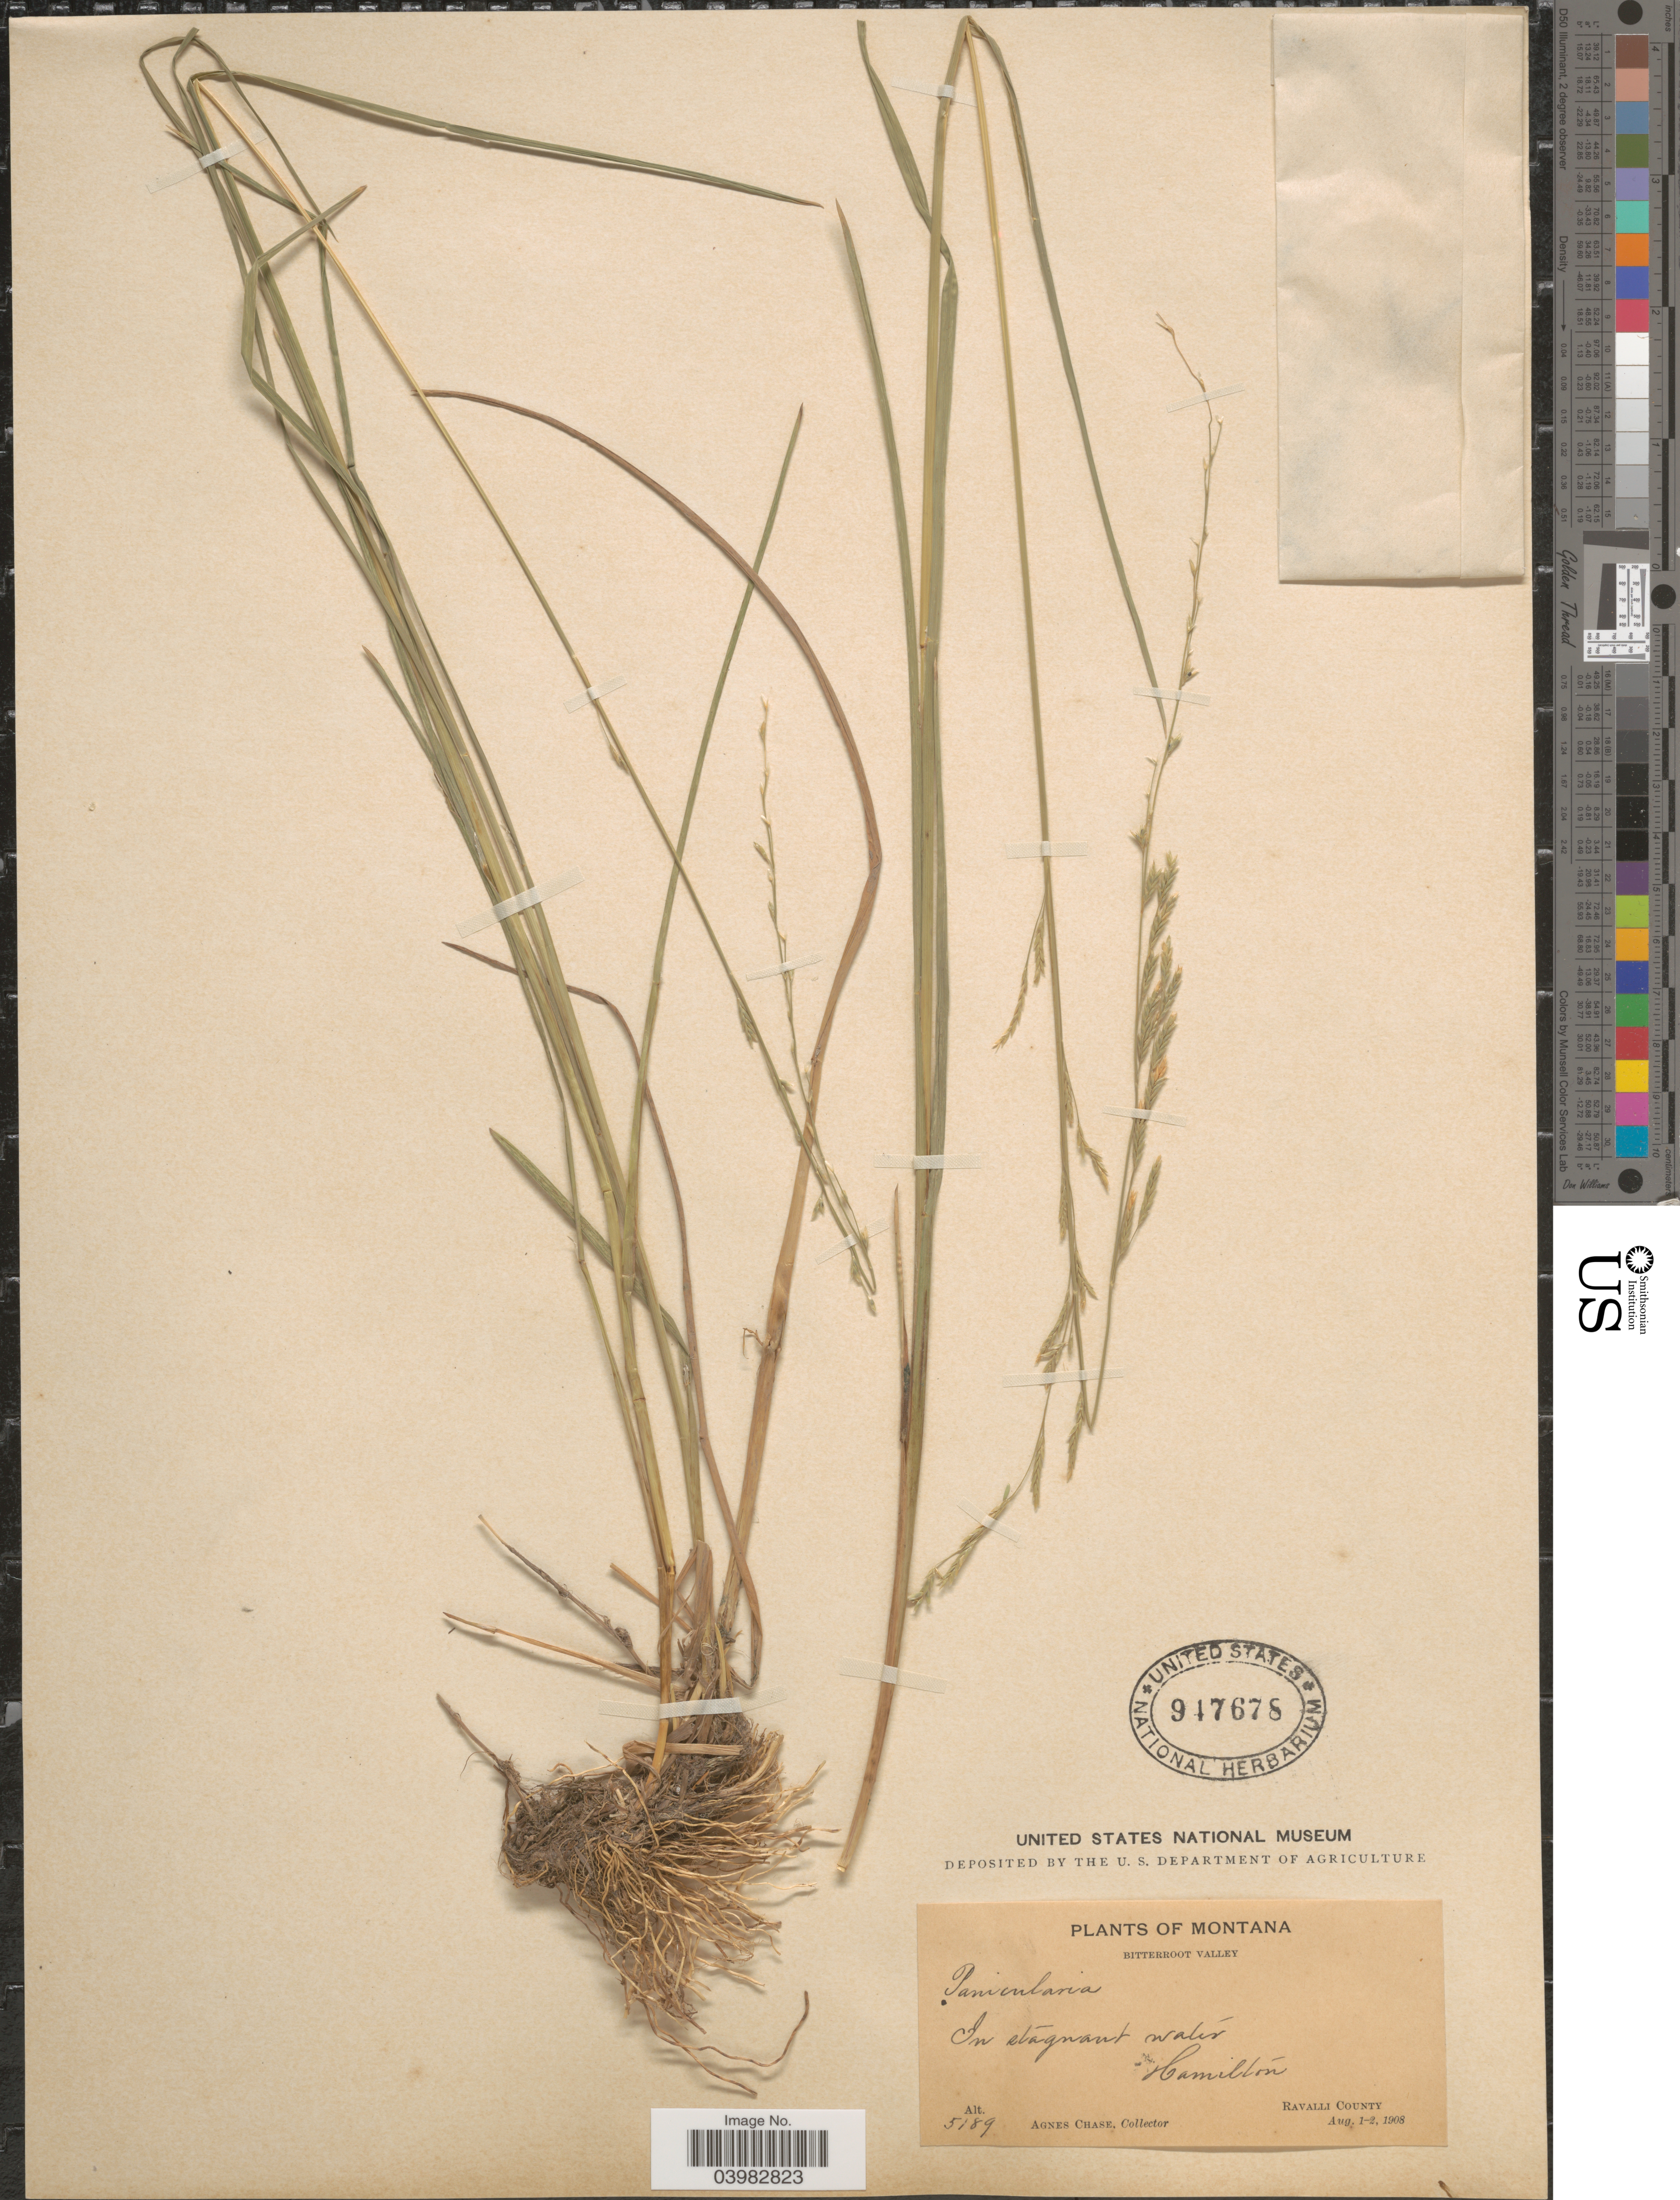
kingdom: Plantae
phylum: Tracheophyta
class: Liliopsida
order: Poales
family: Poaceae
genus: Glyceria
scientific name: Glyceria borealis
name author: (Nash) Batchelder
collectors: A. Chase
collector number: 5189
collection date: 1908-08-01/1908-08-02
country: United States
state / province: Montana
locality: Bitterroot Valley. Hamilton, Ravalli County.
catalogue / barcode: US 947678